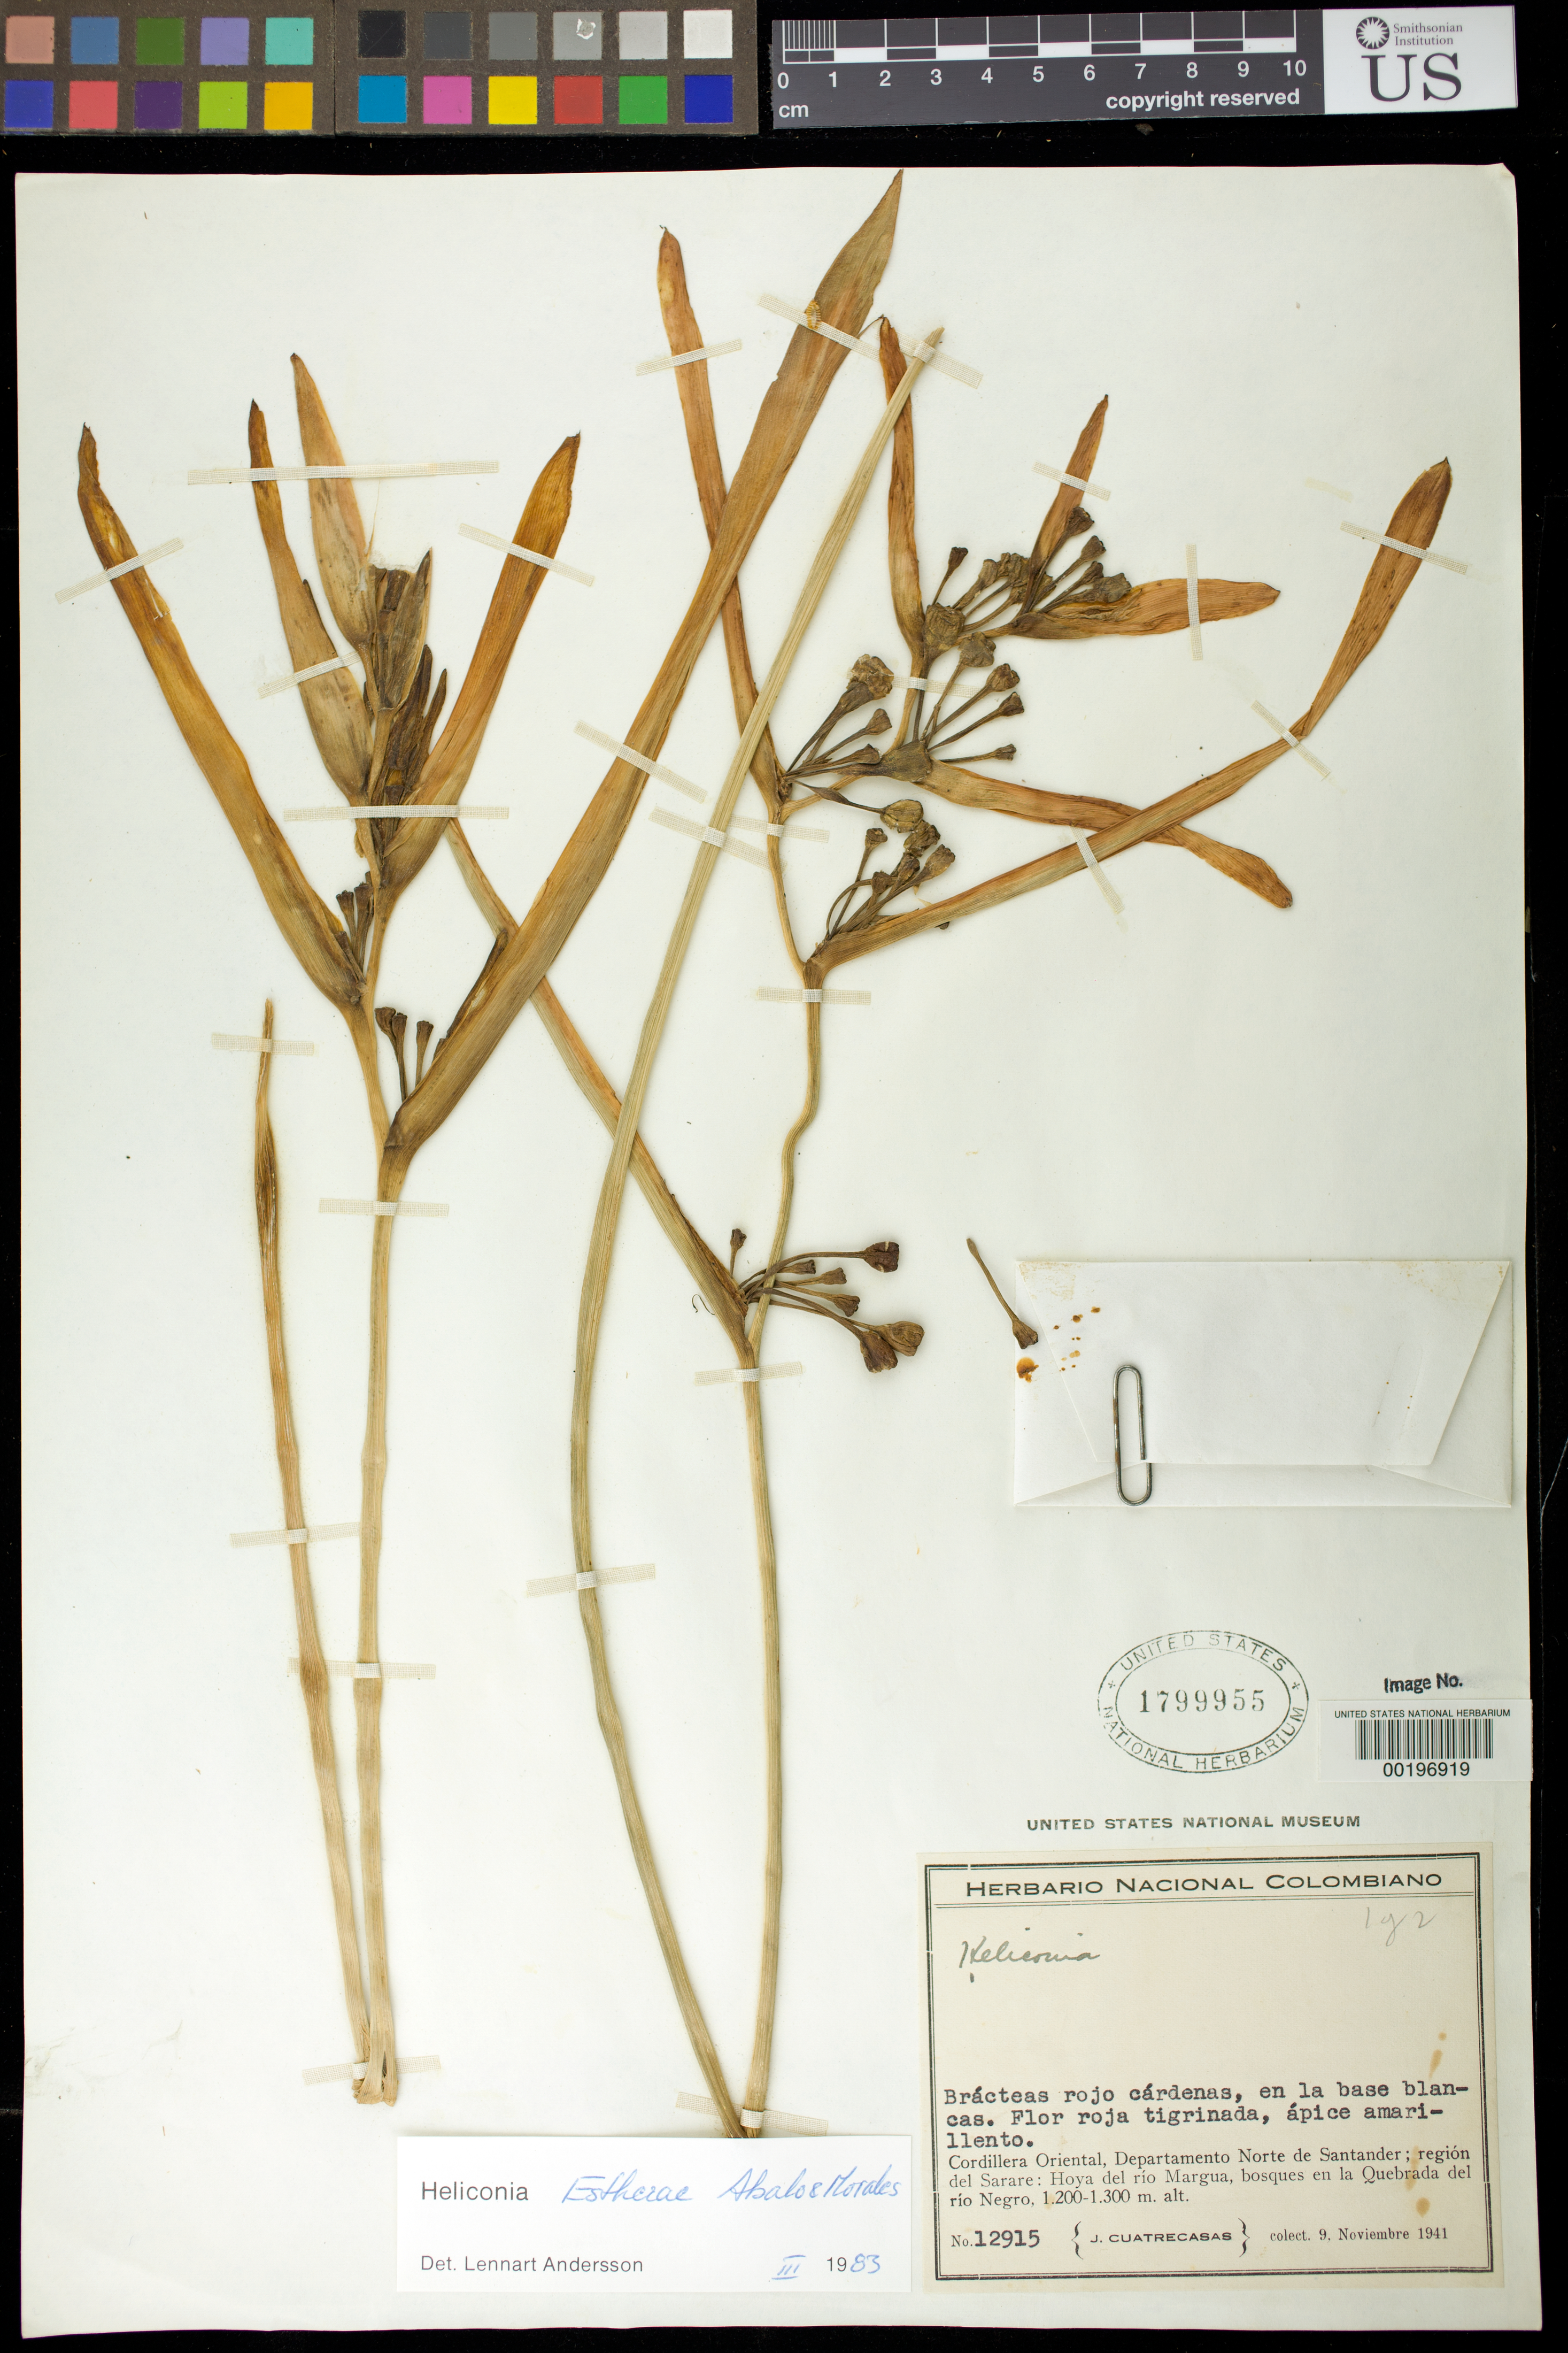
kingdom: Plantae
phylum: Tracheophyta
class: Liliopsida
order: Zingiberales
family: Heliconiaceae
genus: Heliconia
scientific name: Heliconia estheri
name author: Abalo & G. Morales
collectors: J. Cuatrecasas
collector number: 12915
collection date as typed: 09 Nov 1941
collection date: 1941-11-09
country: Colombia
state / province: Norte de Santander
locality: Cordillera Oriental, Departamento Norte de Santander; región del Sarare: Hoya del río Margua, bosques en la Quebrada río Negro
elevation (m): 1200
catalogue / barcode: US 1799955